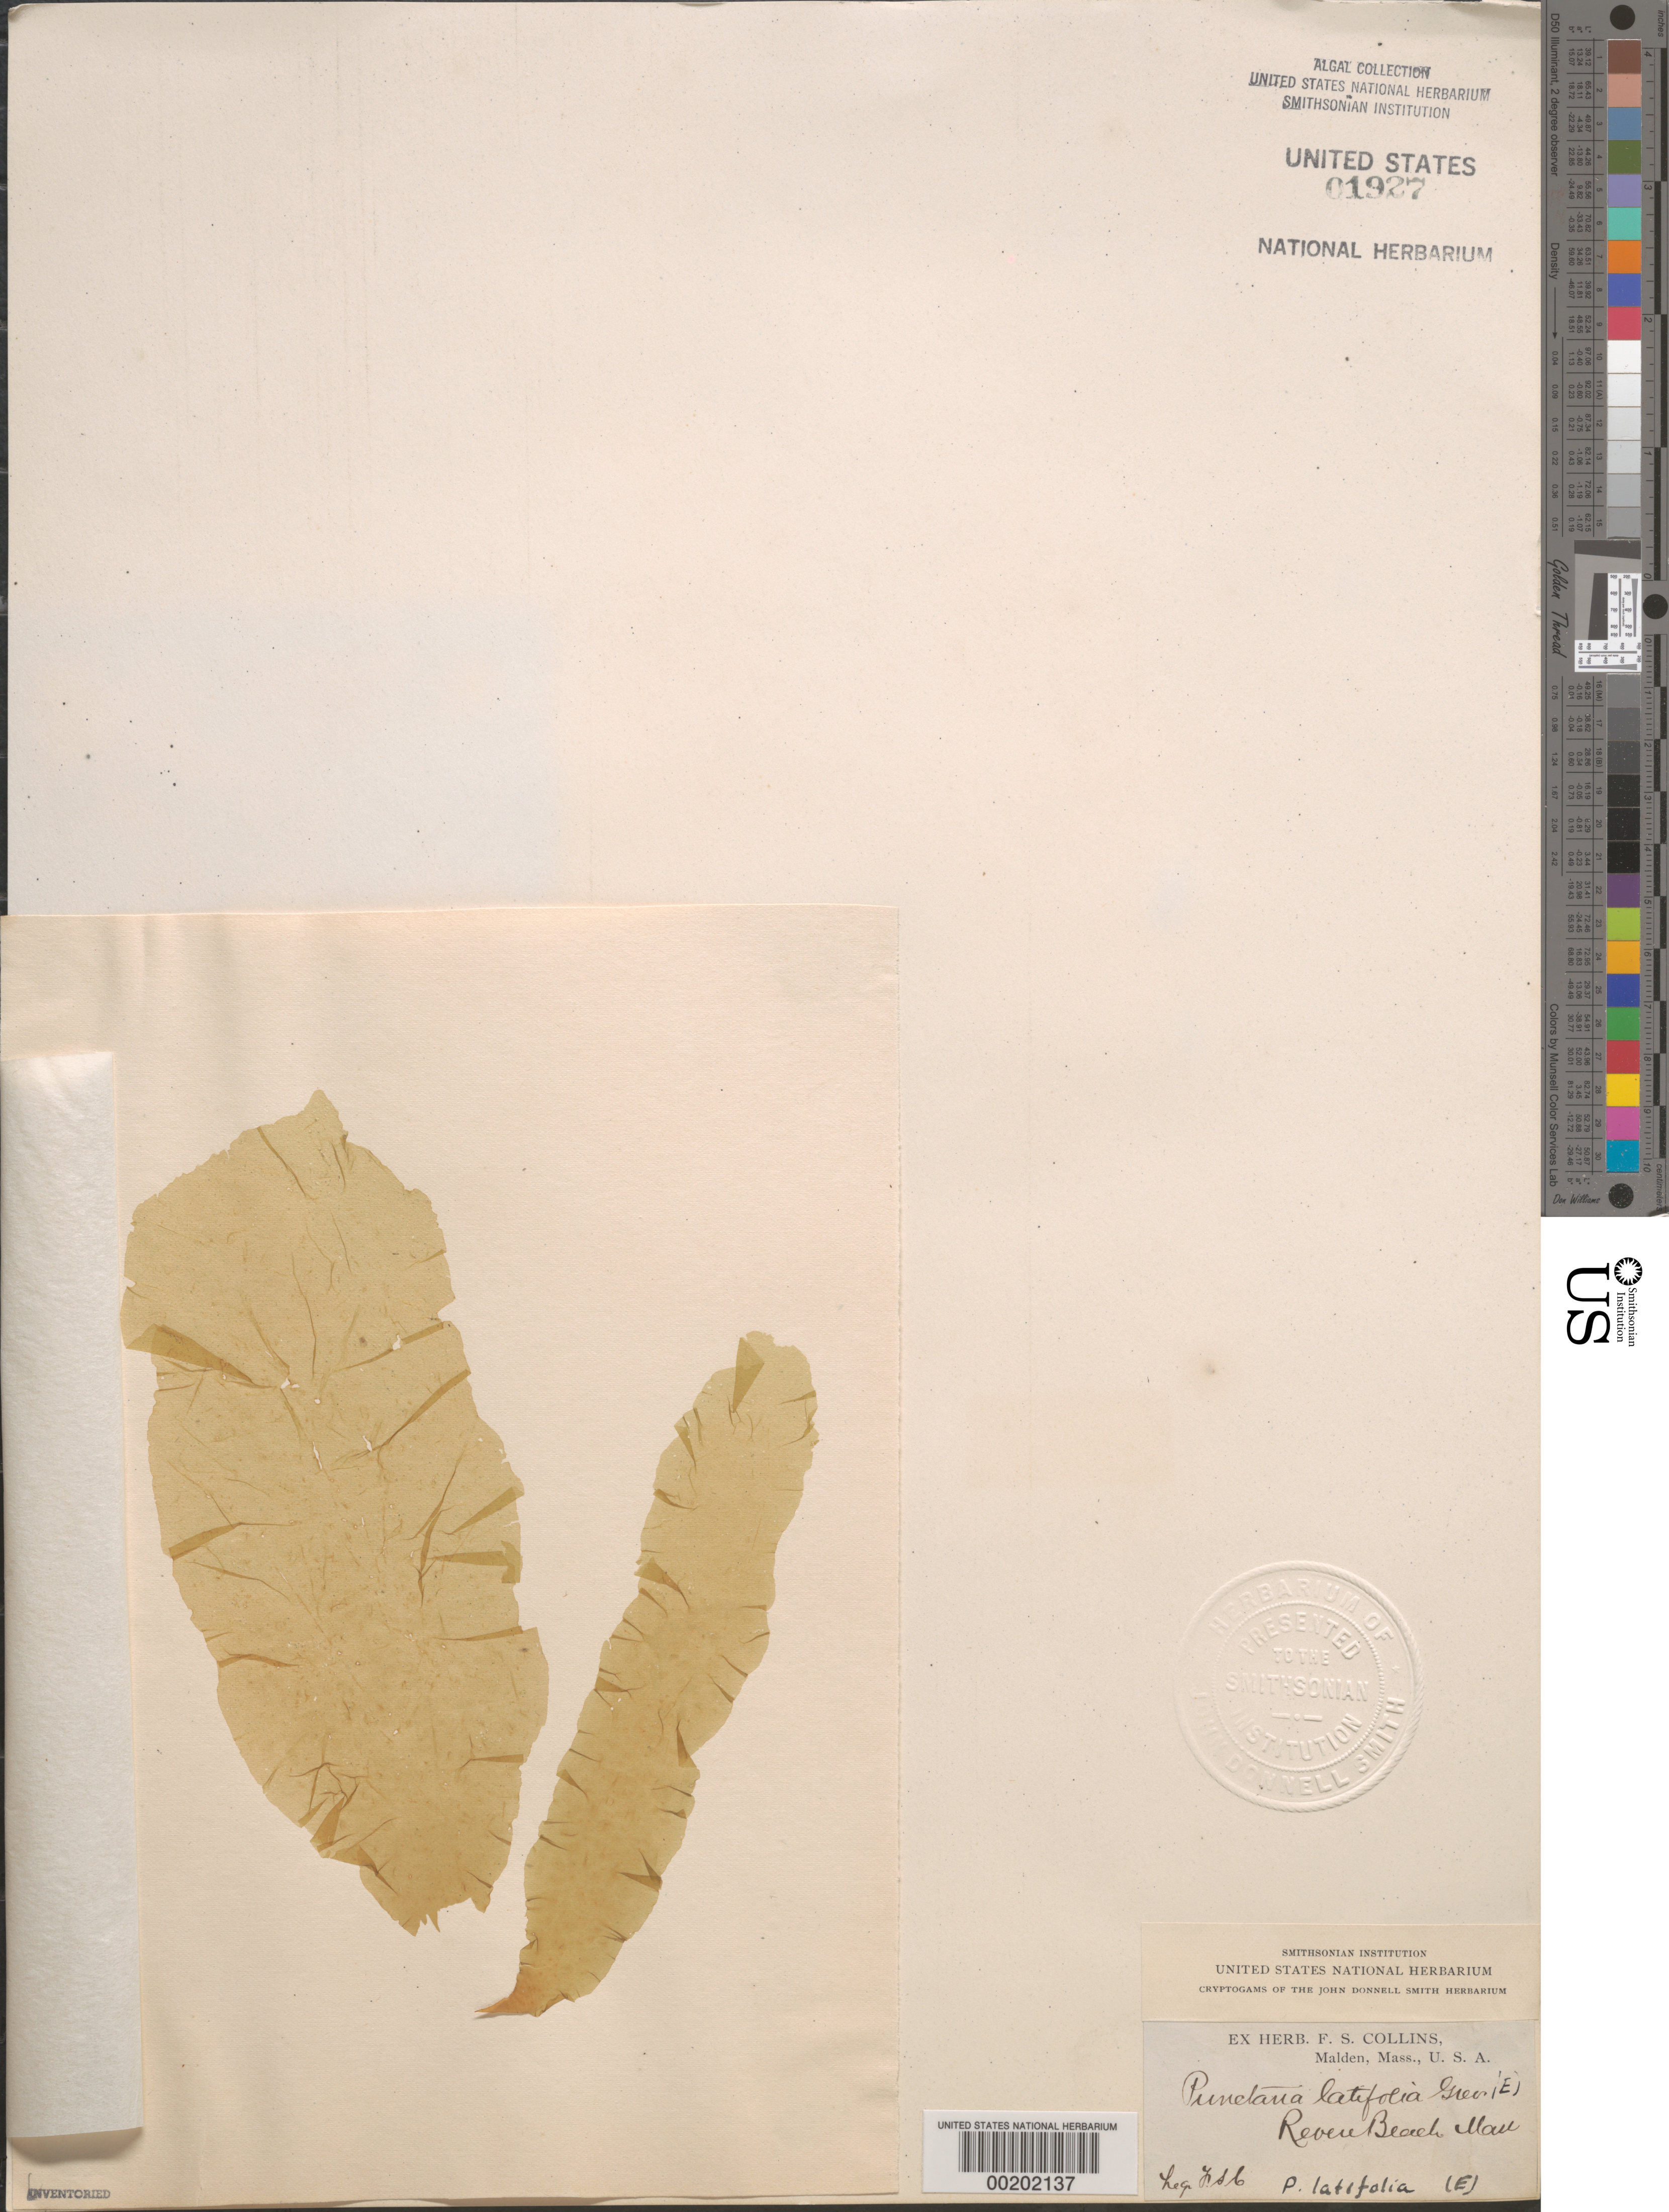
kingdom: Chromista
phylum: Ochrophyta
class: Phaeophyceae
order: Dictyosiphonales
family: Punctariaceae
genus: Punctaria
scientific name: Punctaria latifolia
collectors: F. Collins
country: United States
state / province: Massachusetts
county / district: Suffolk County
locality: Revere Beach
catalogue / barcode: US 1927